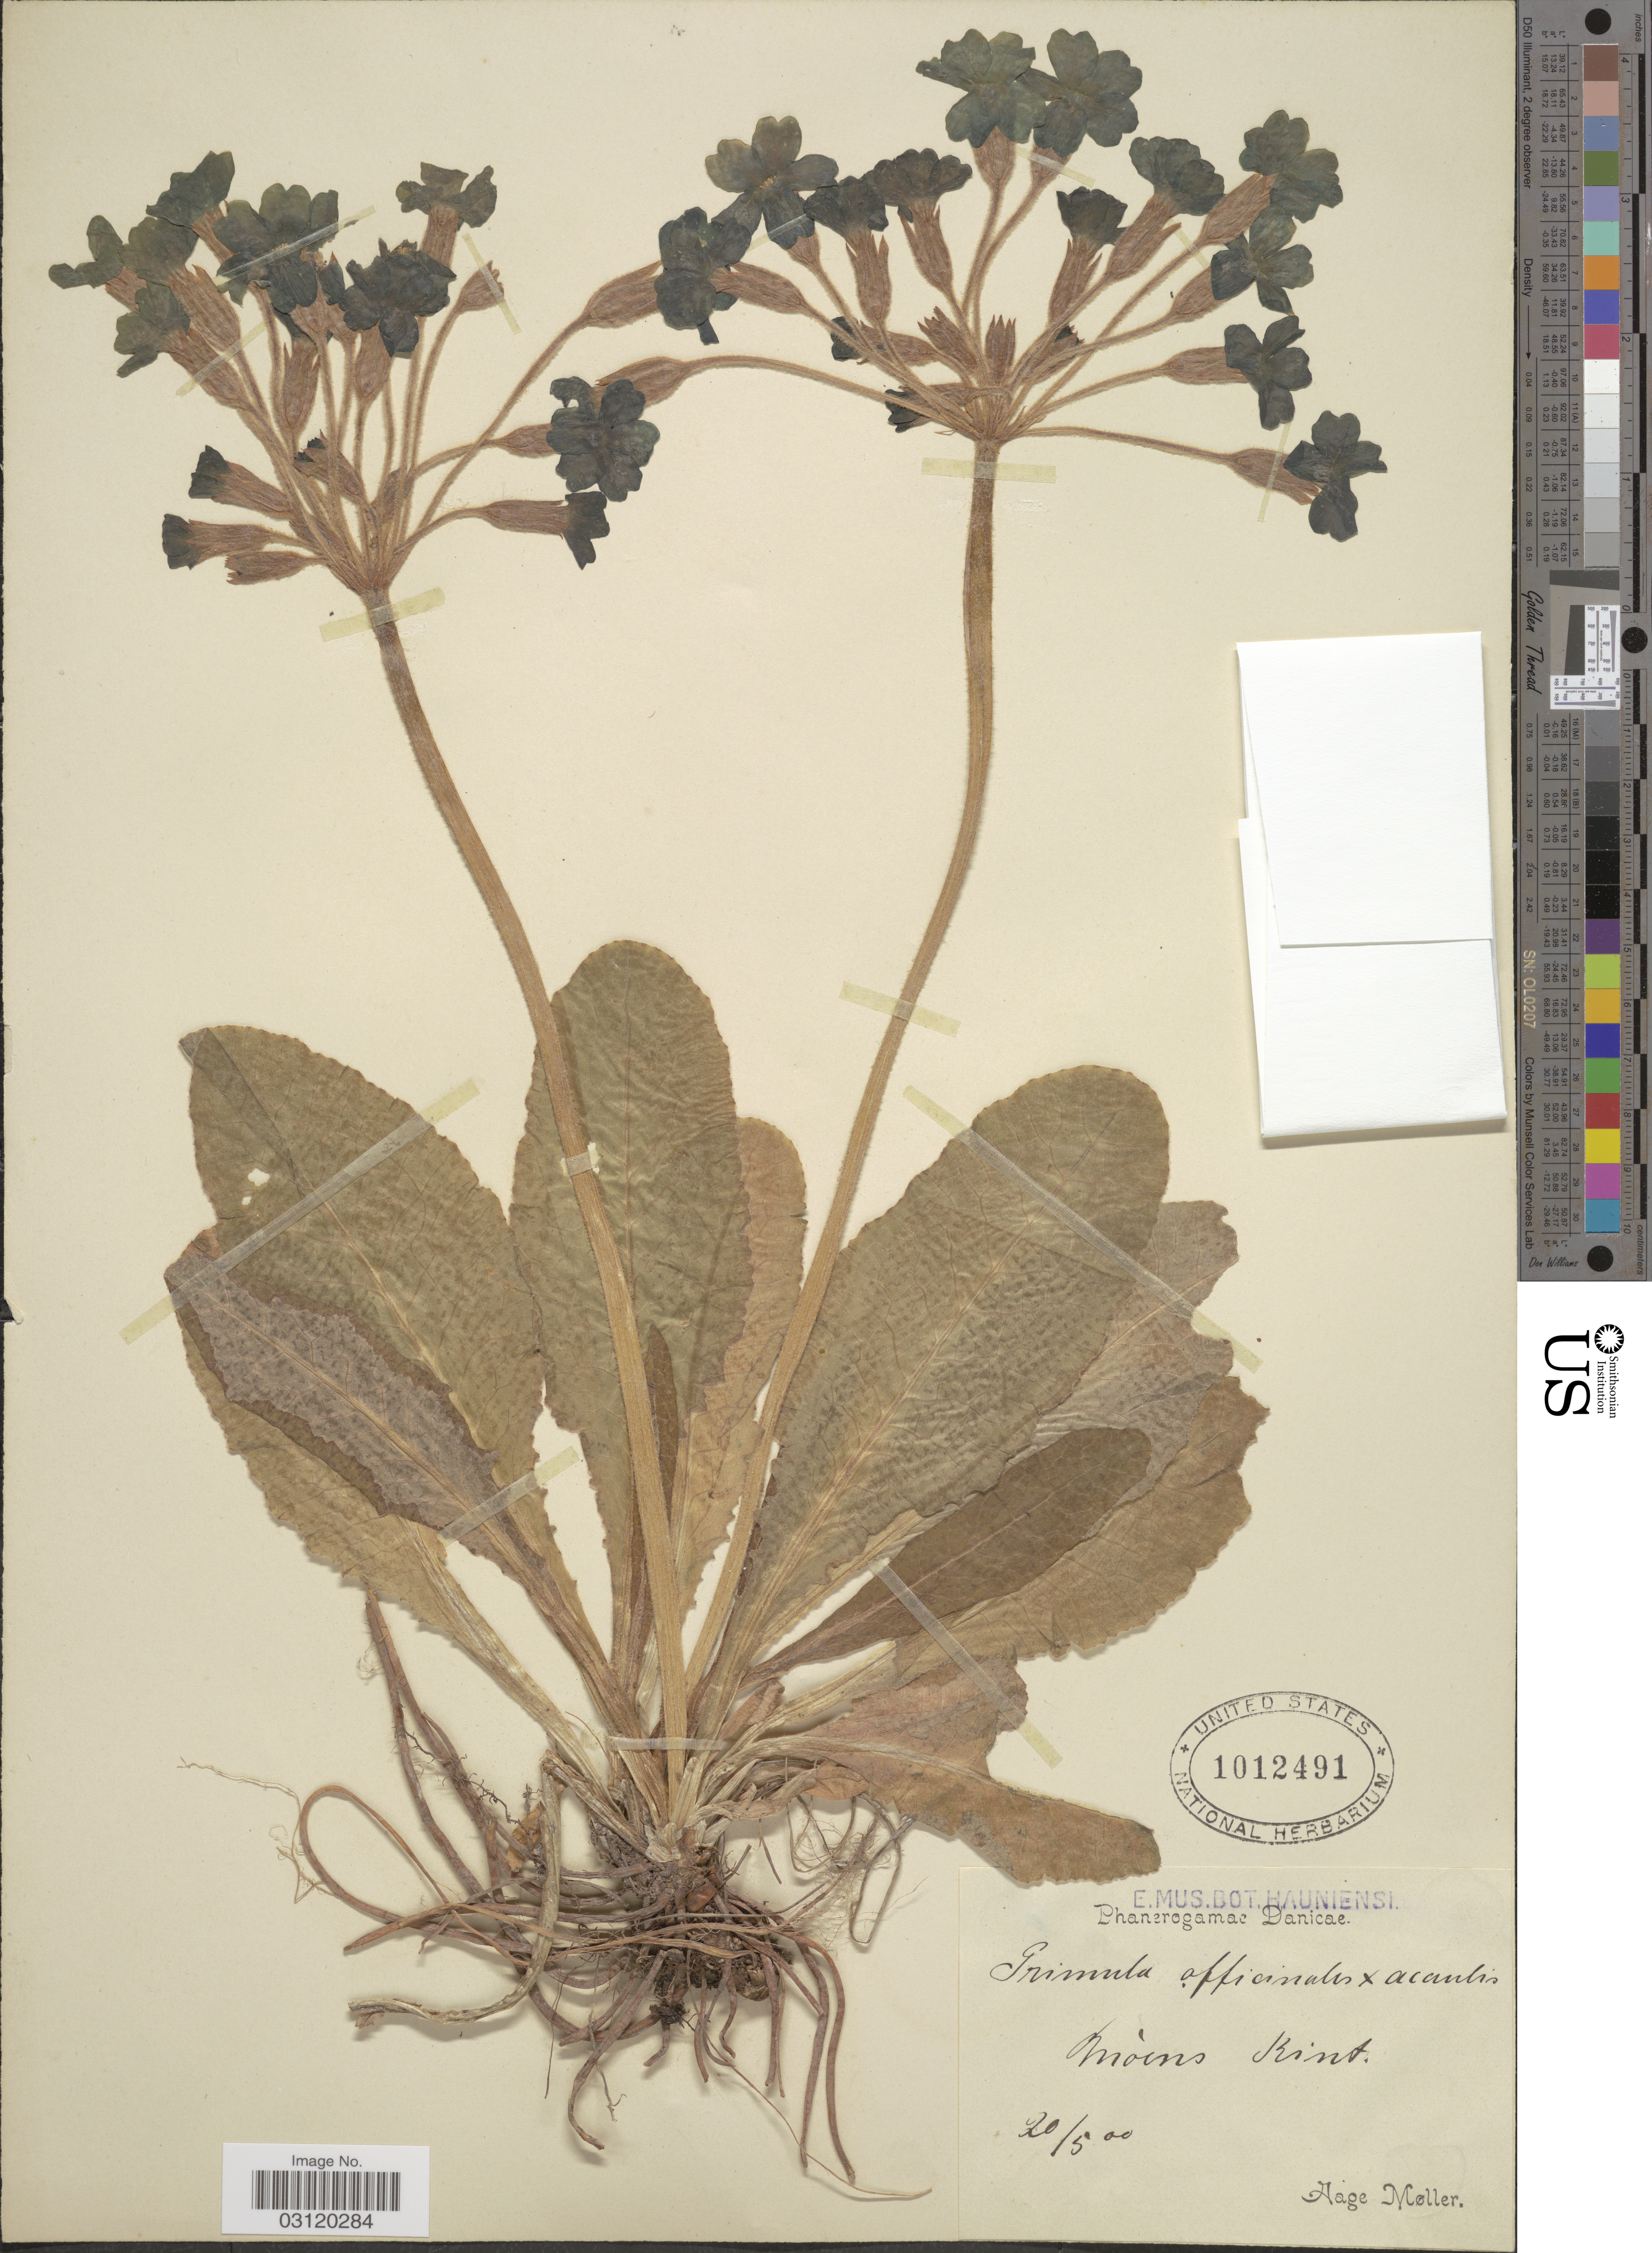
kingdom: Plantae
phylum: Tracheophyta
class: Magnoliopsida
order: Ericales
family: Primulaceae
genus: Primula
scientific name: Primula officinalis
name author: (L.) Hill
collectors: A. Møller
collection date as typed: Transcribed d/m/y: 20/5/0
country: Denmark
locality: Phanerogamac Danicae, Moins Kint.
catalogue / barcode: US 1012491